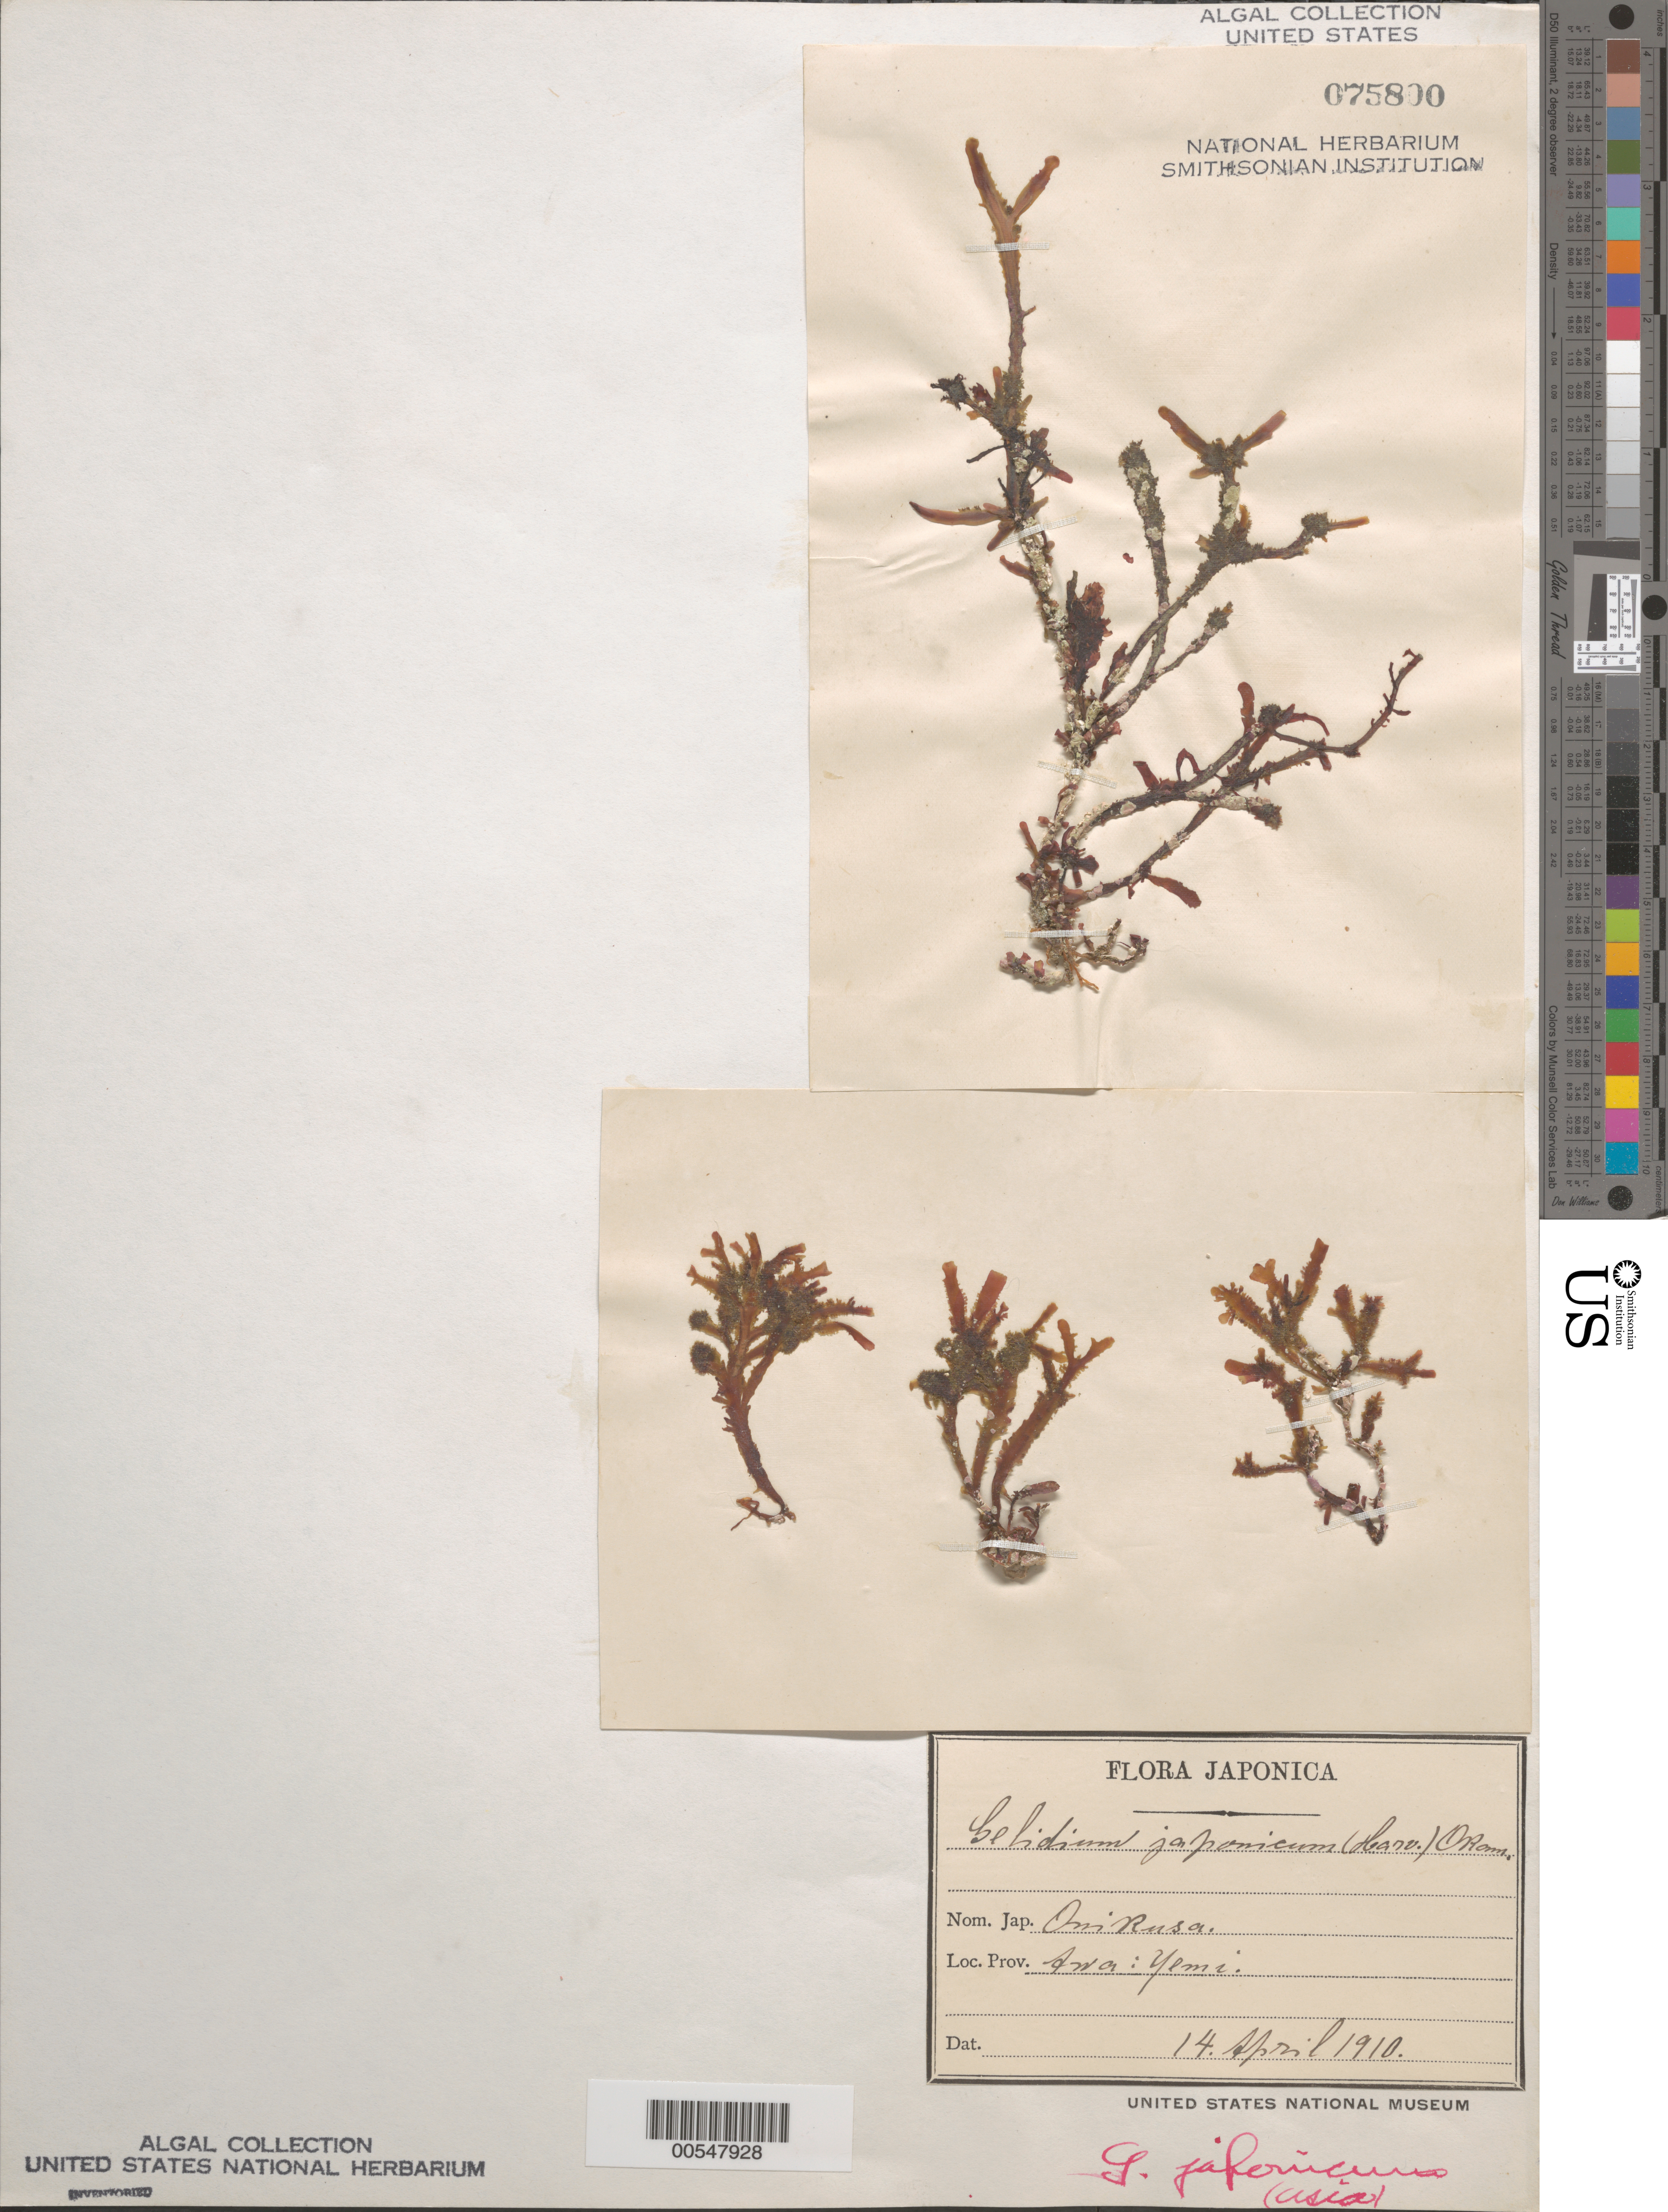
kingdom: Plantae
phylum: Rhodophyta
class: Florideophyceae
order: Gelidiales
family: Gelidiaceae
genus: Gelidium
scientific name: Gelidium japonicum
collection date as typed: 14 Apr 1910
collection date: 1910-04-14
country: Japan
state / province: Tiba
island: Honshu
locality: Emi (Yemi)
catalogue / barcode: US 75800